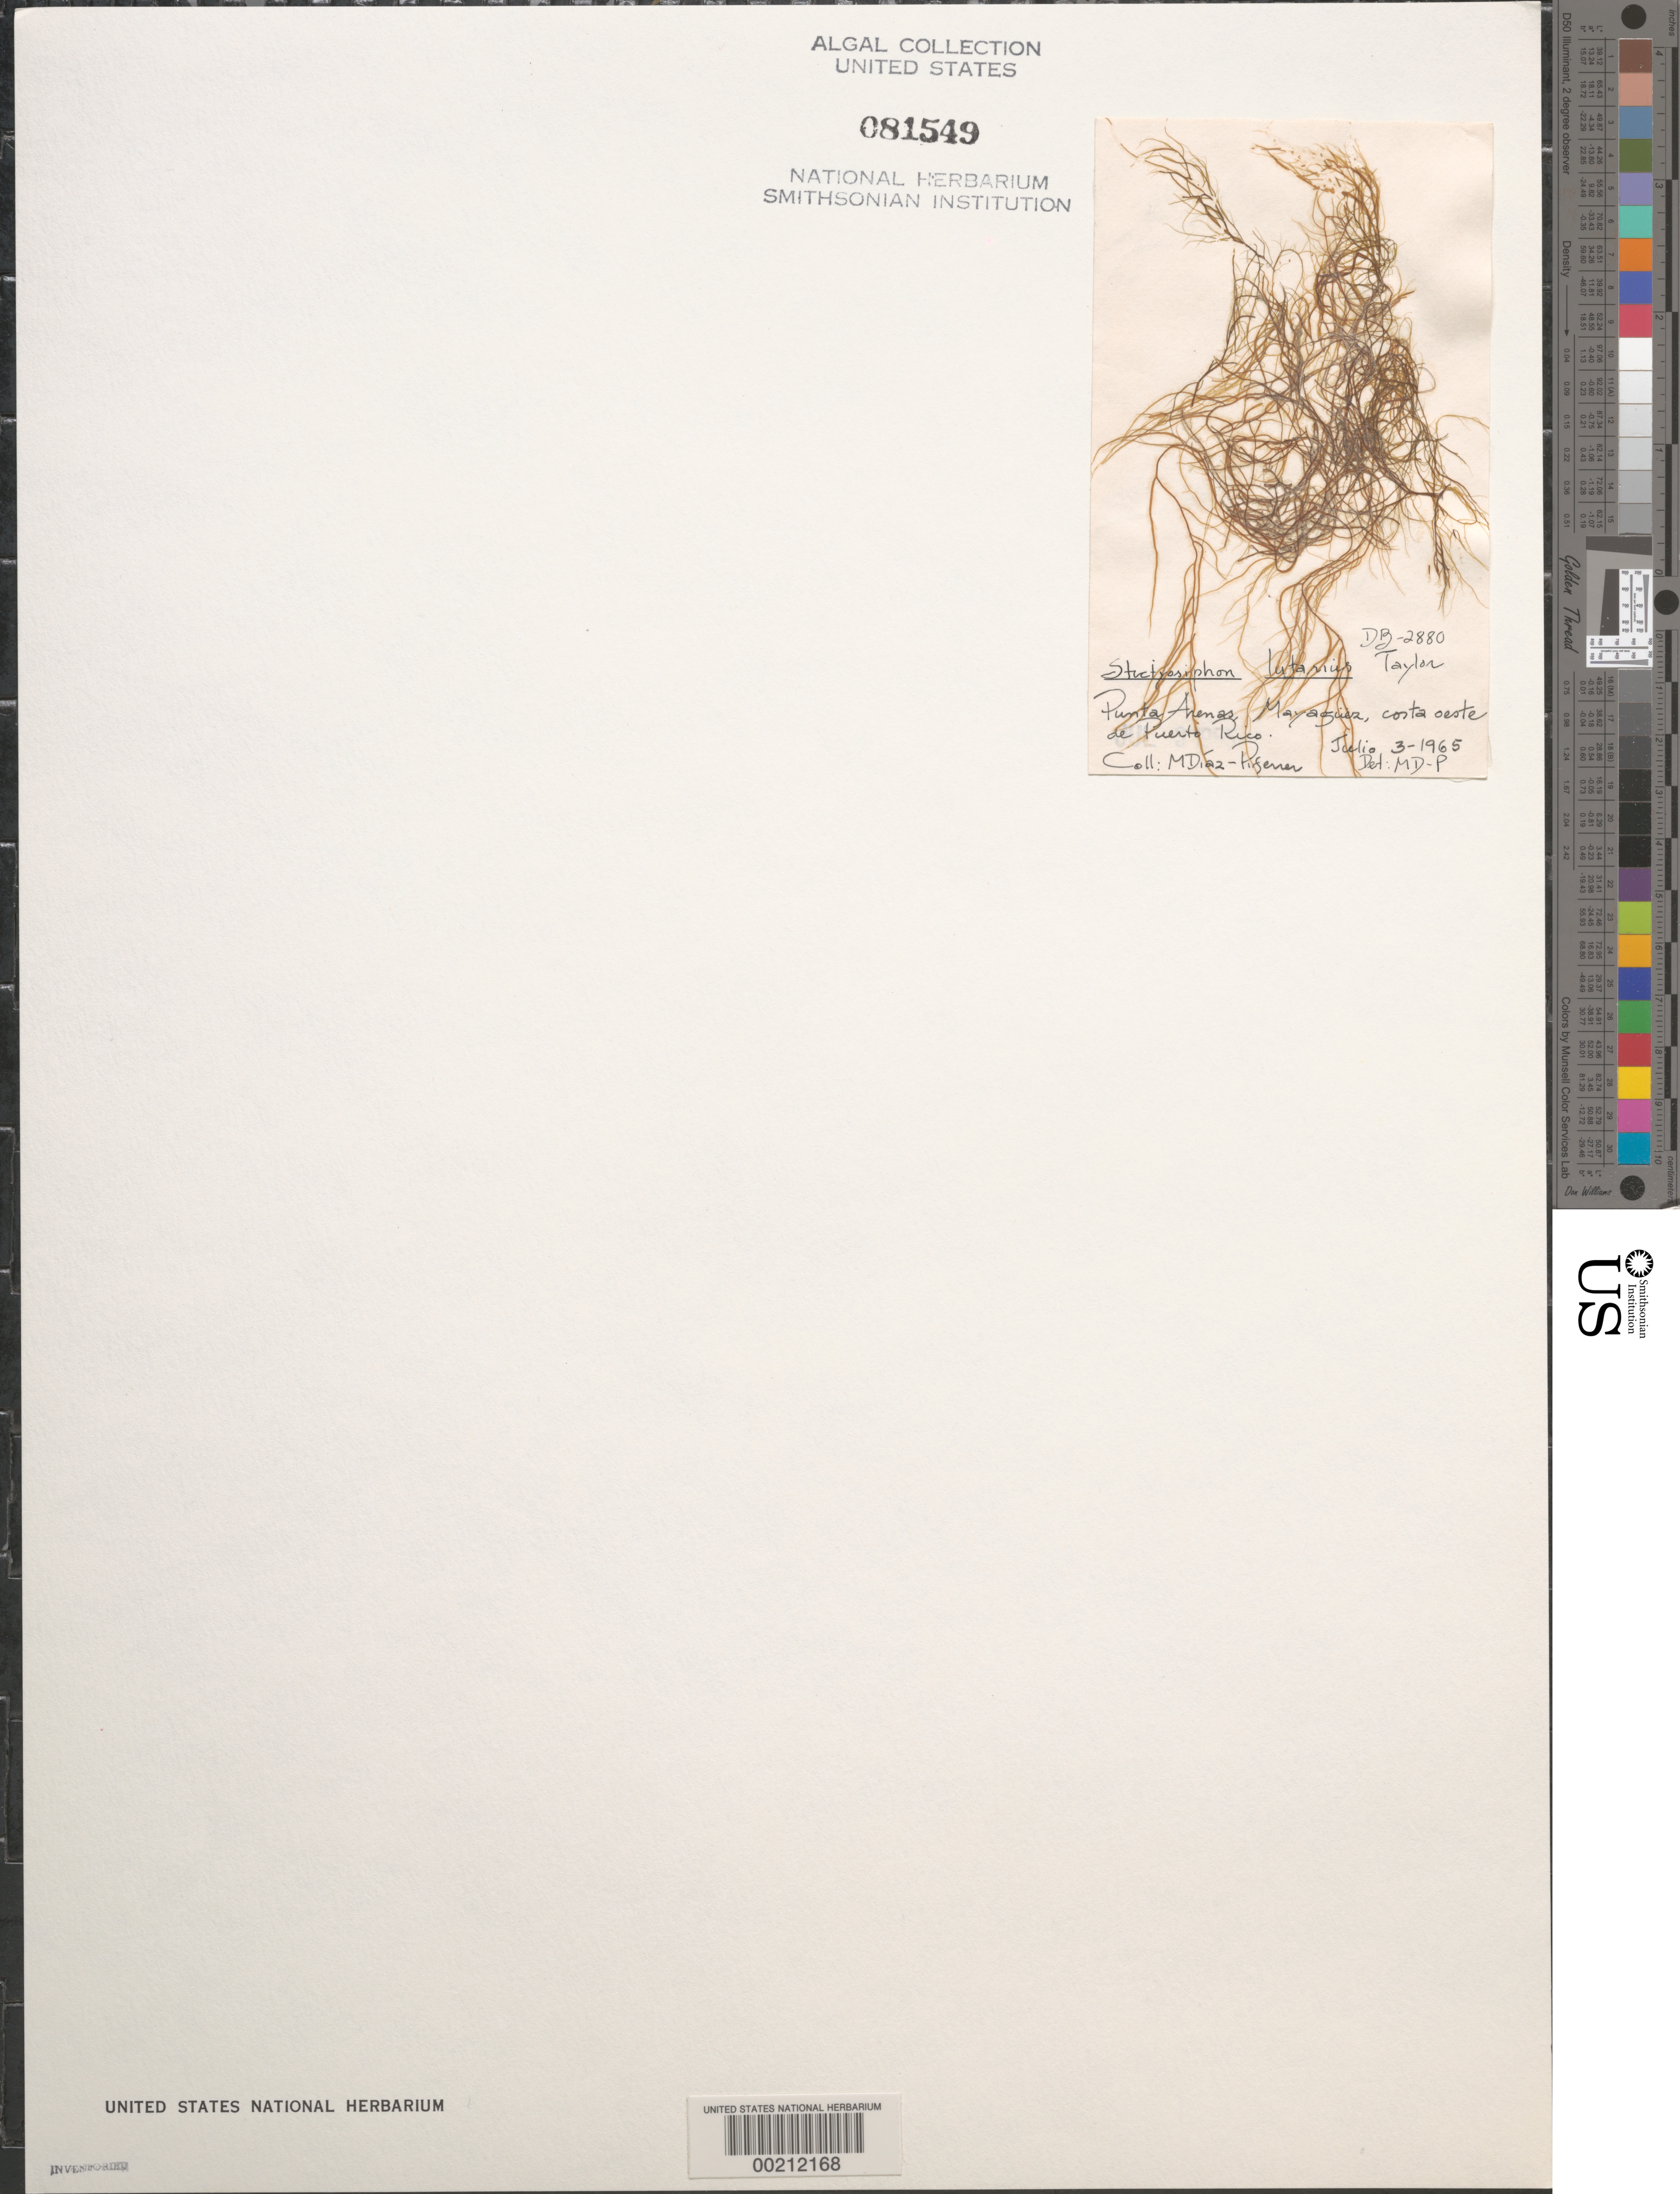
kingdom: Chromista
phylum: Ochrophyta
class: Phaeophyceae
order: Ectocarpales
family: Chordariaceae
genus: Stictyosiphon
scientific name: Stictyosiphon lutarius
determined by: Diaz-Piferrer, M.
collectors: M. Diaz-Piferrer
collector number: Db-2880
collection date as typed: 03 Jul 1965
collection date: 1965-07-03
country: Puerto Rico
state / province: Mayaguez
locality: Punta arenas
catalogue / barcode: US 81549